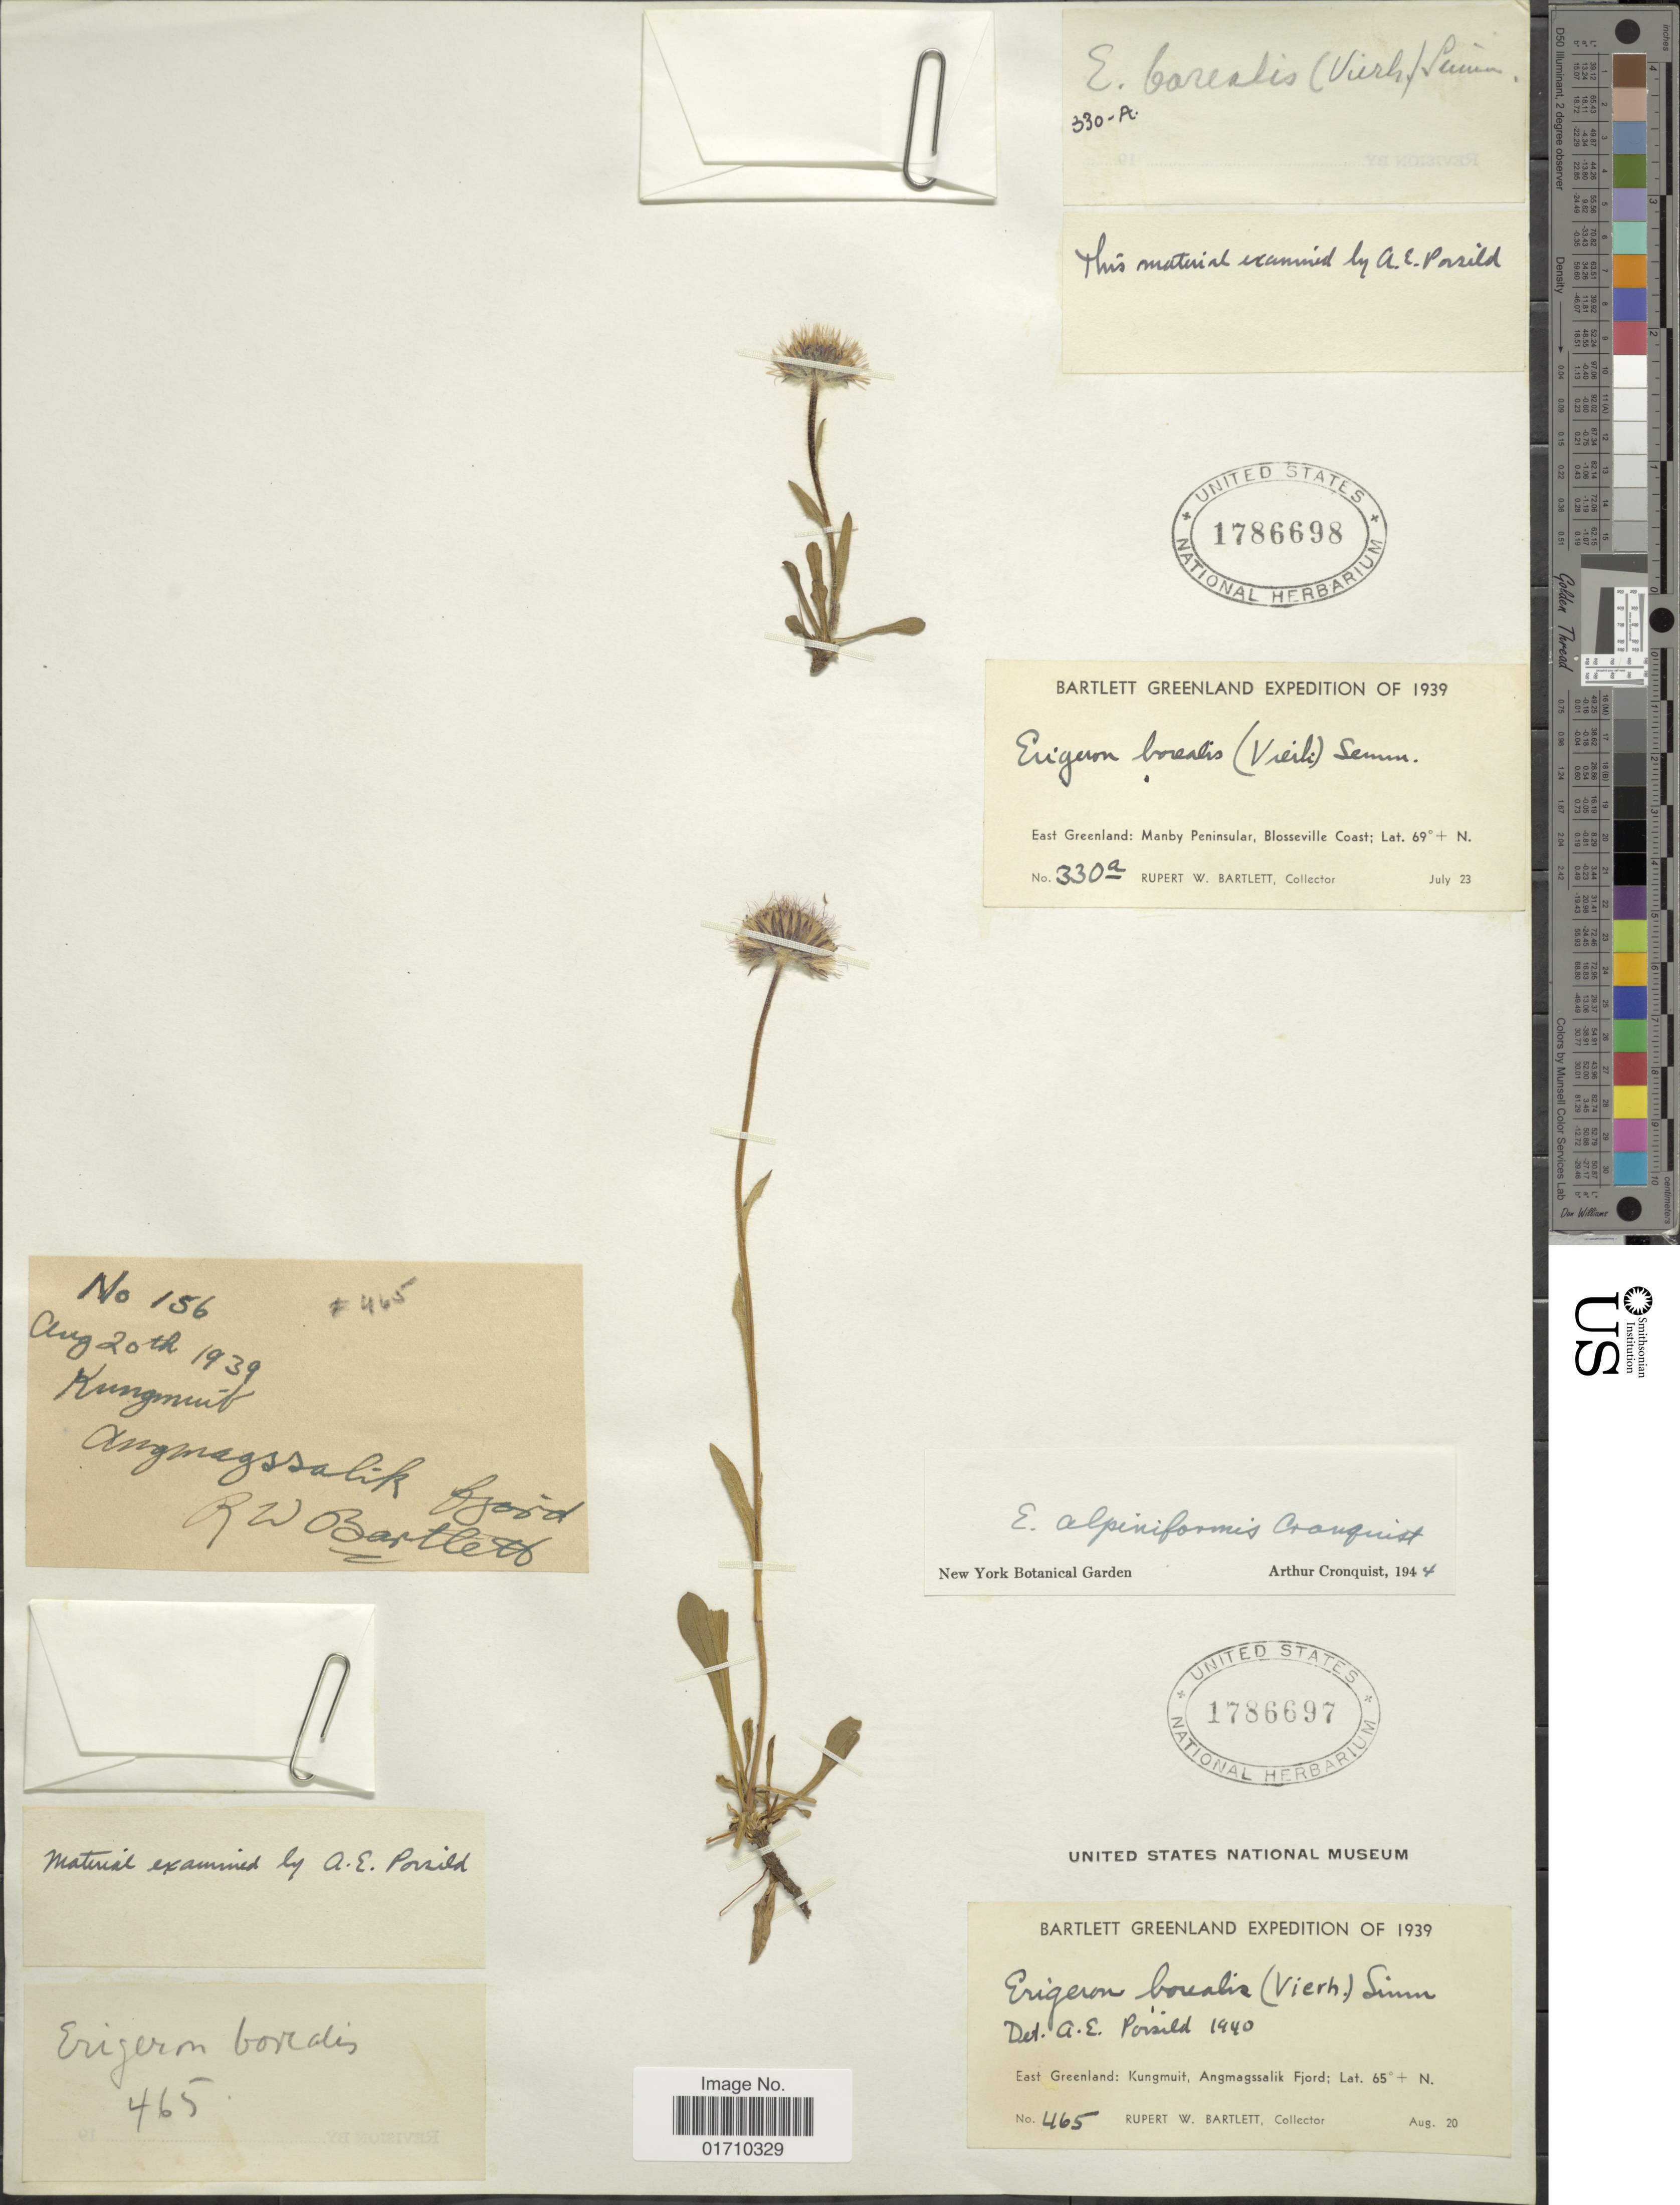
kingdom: Plantae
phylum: Tracheophyta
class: Magnoliopsida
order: Asterales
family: Asteraceae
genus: Erigeron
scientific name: Erigeron alpiniformis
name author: Cronq.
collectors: R. W. Bartlett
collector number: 330a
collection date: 1939-07-23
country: Greenland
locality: East Greenland: Manby Peninsular, Blosseville Coast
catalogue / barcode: US 1786698-2